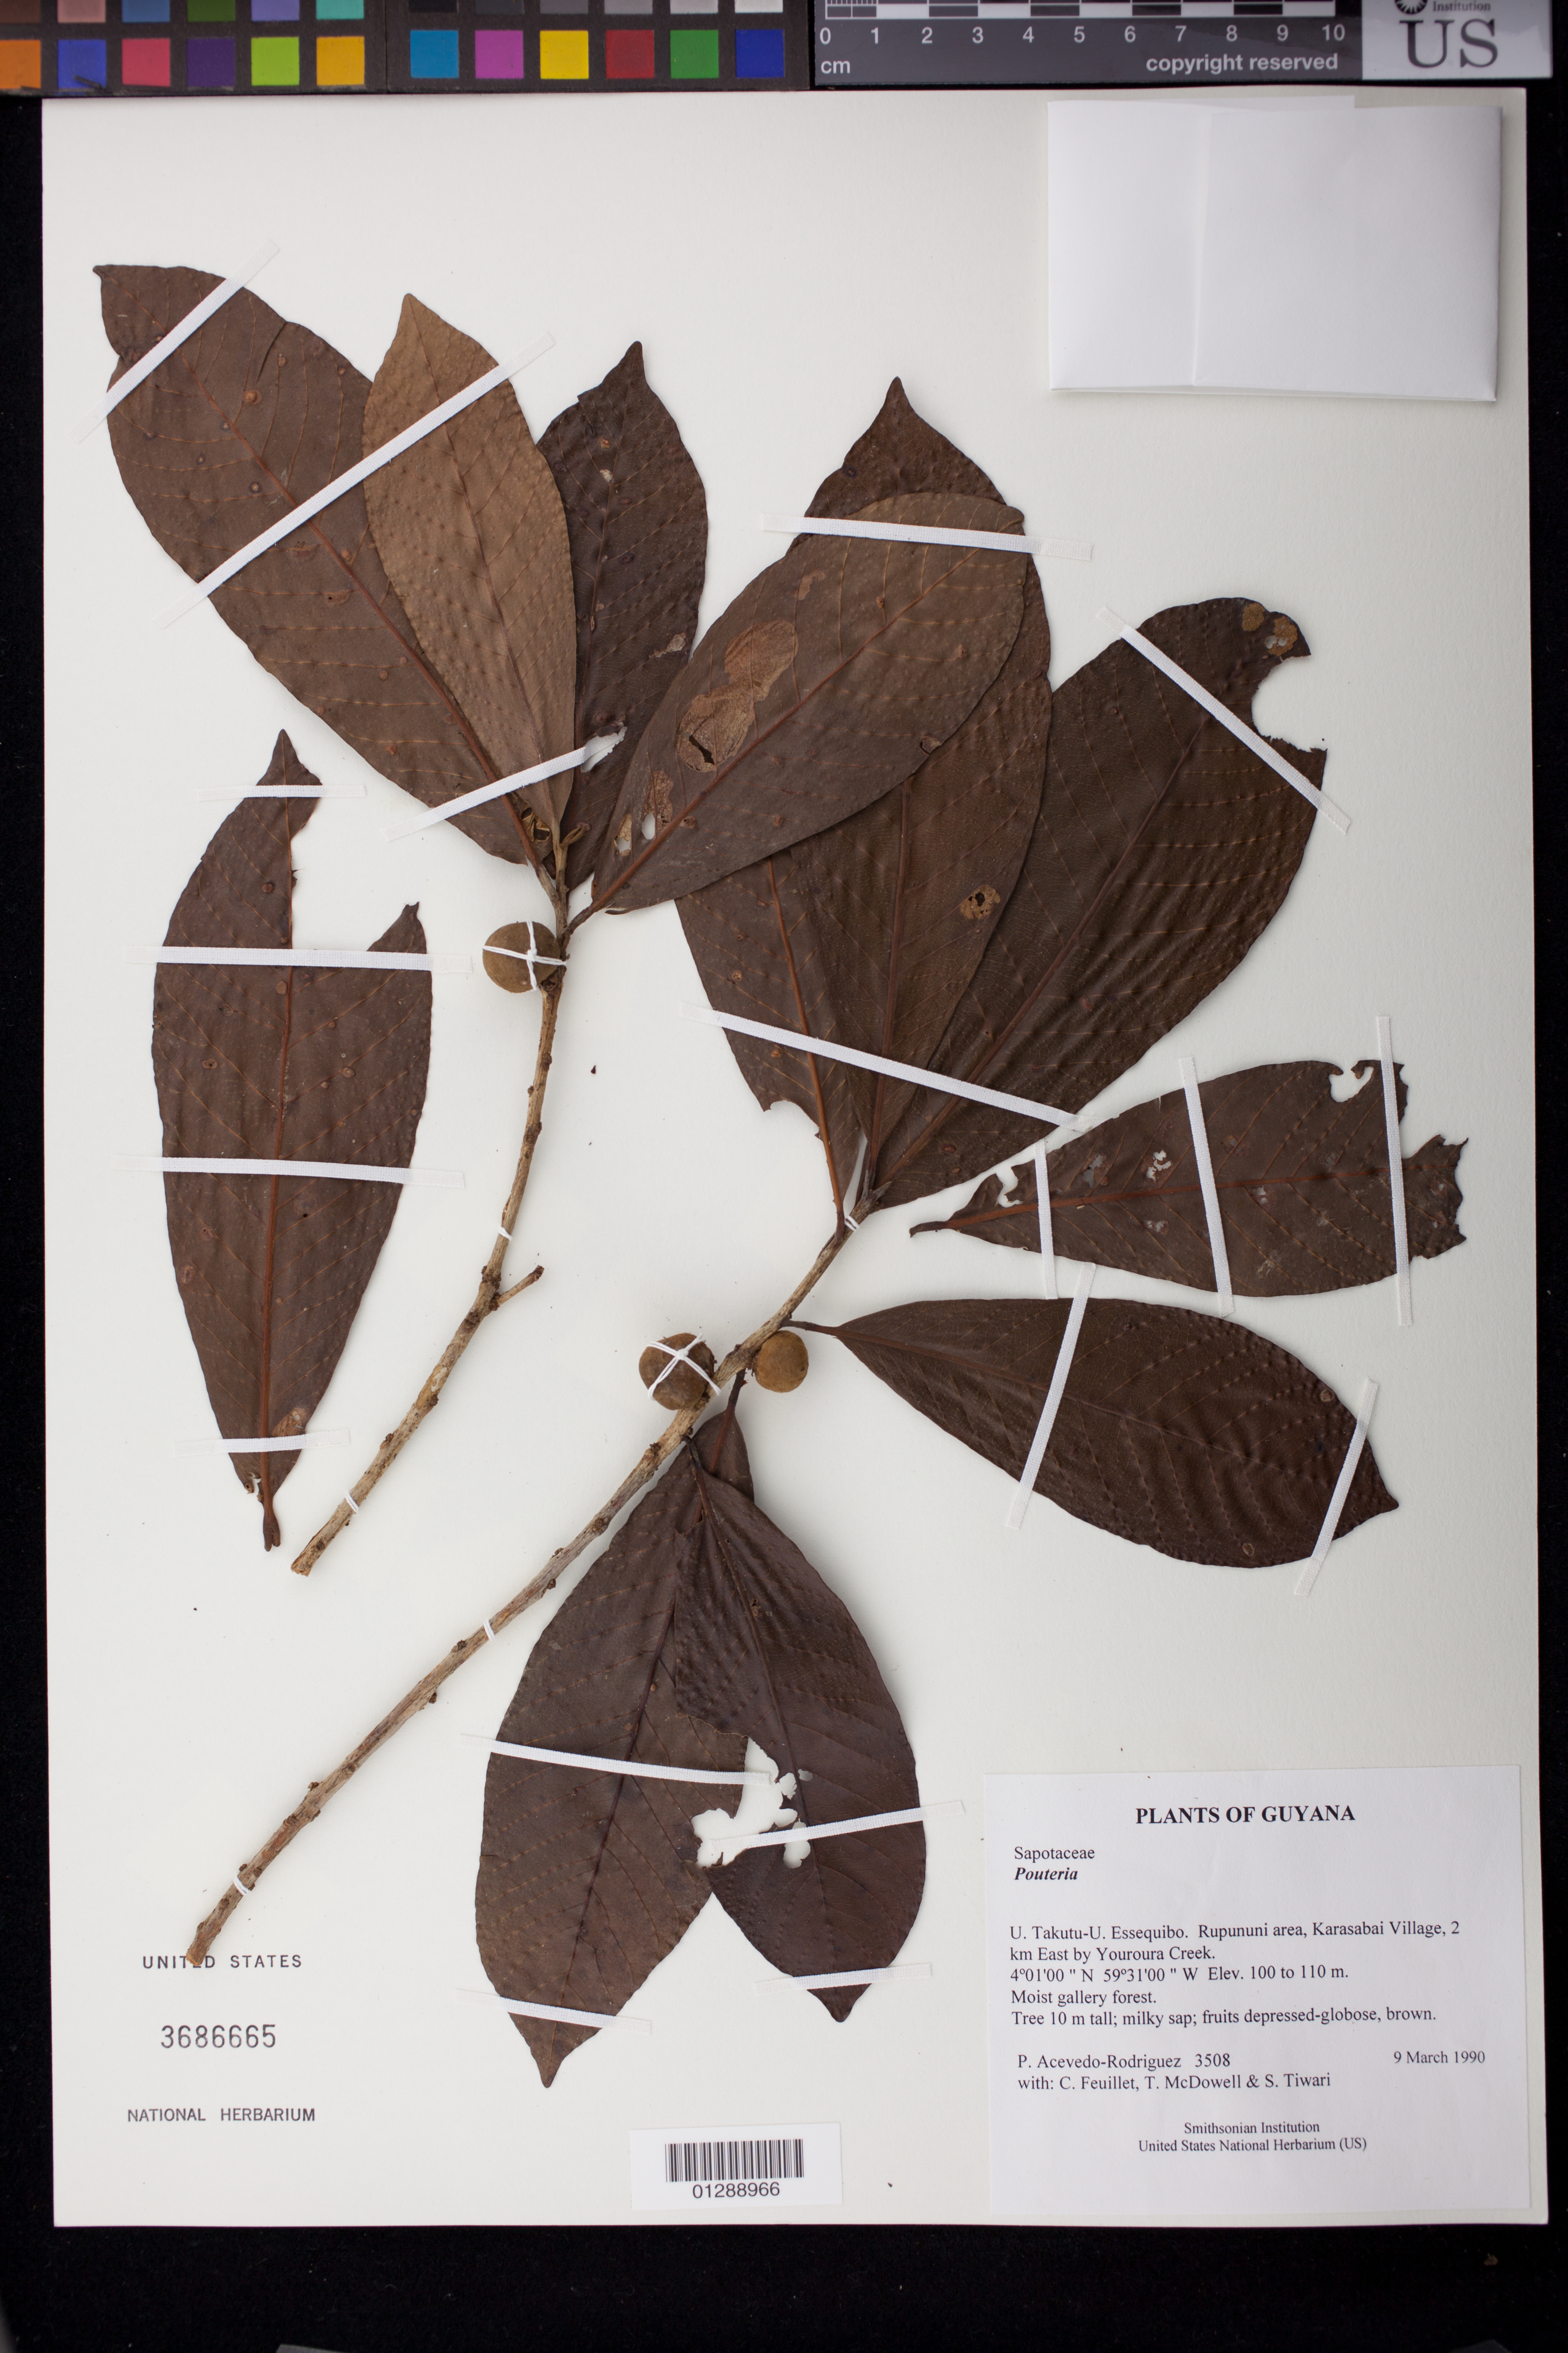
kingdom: Plantae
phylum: Tracheophyta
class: Magnoliopsida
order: Ericales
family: Sapotaceae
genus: Pouteria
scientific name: Pouteria sp.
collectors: P. Acevedo-Rodr., C. Feuillet, T. McDowell & S. Tiwari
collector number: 3508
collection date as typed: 9 March 1990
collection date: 1990-03-09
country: Guyana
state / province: U. Takutu-U. Essequibo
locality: Rupununi area, Karasabai Village, 2 km East by Youroura Creek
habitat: Moist gallery forest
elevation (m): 100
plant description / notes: US, NY, MO, K, P, B, L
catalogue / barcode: US 3686665